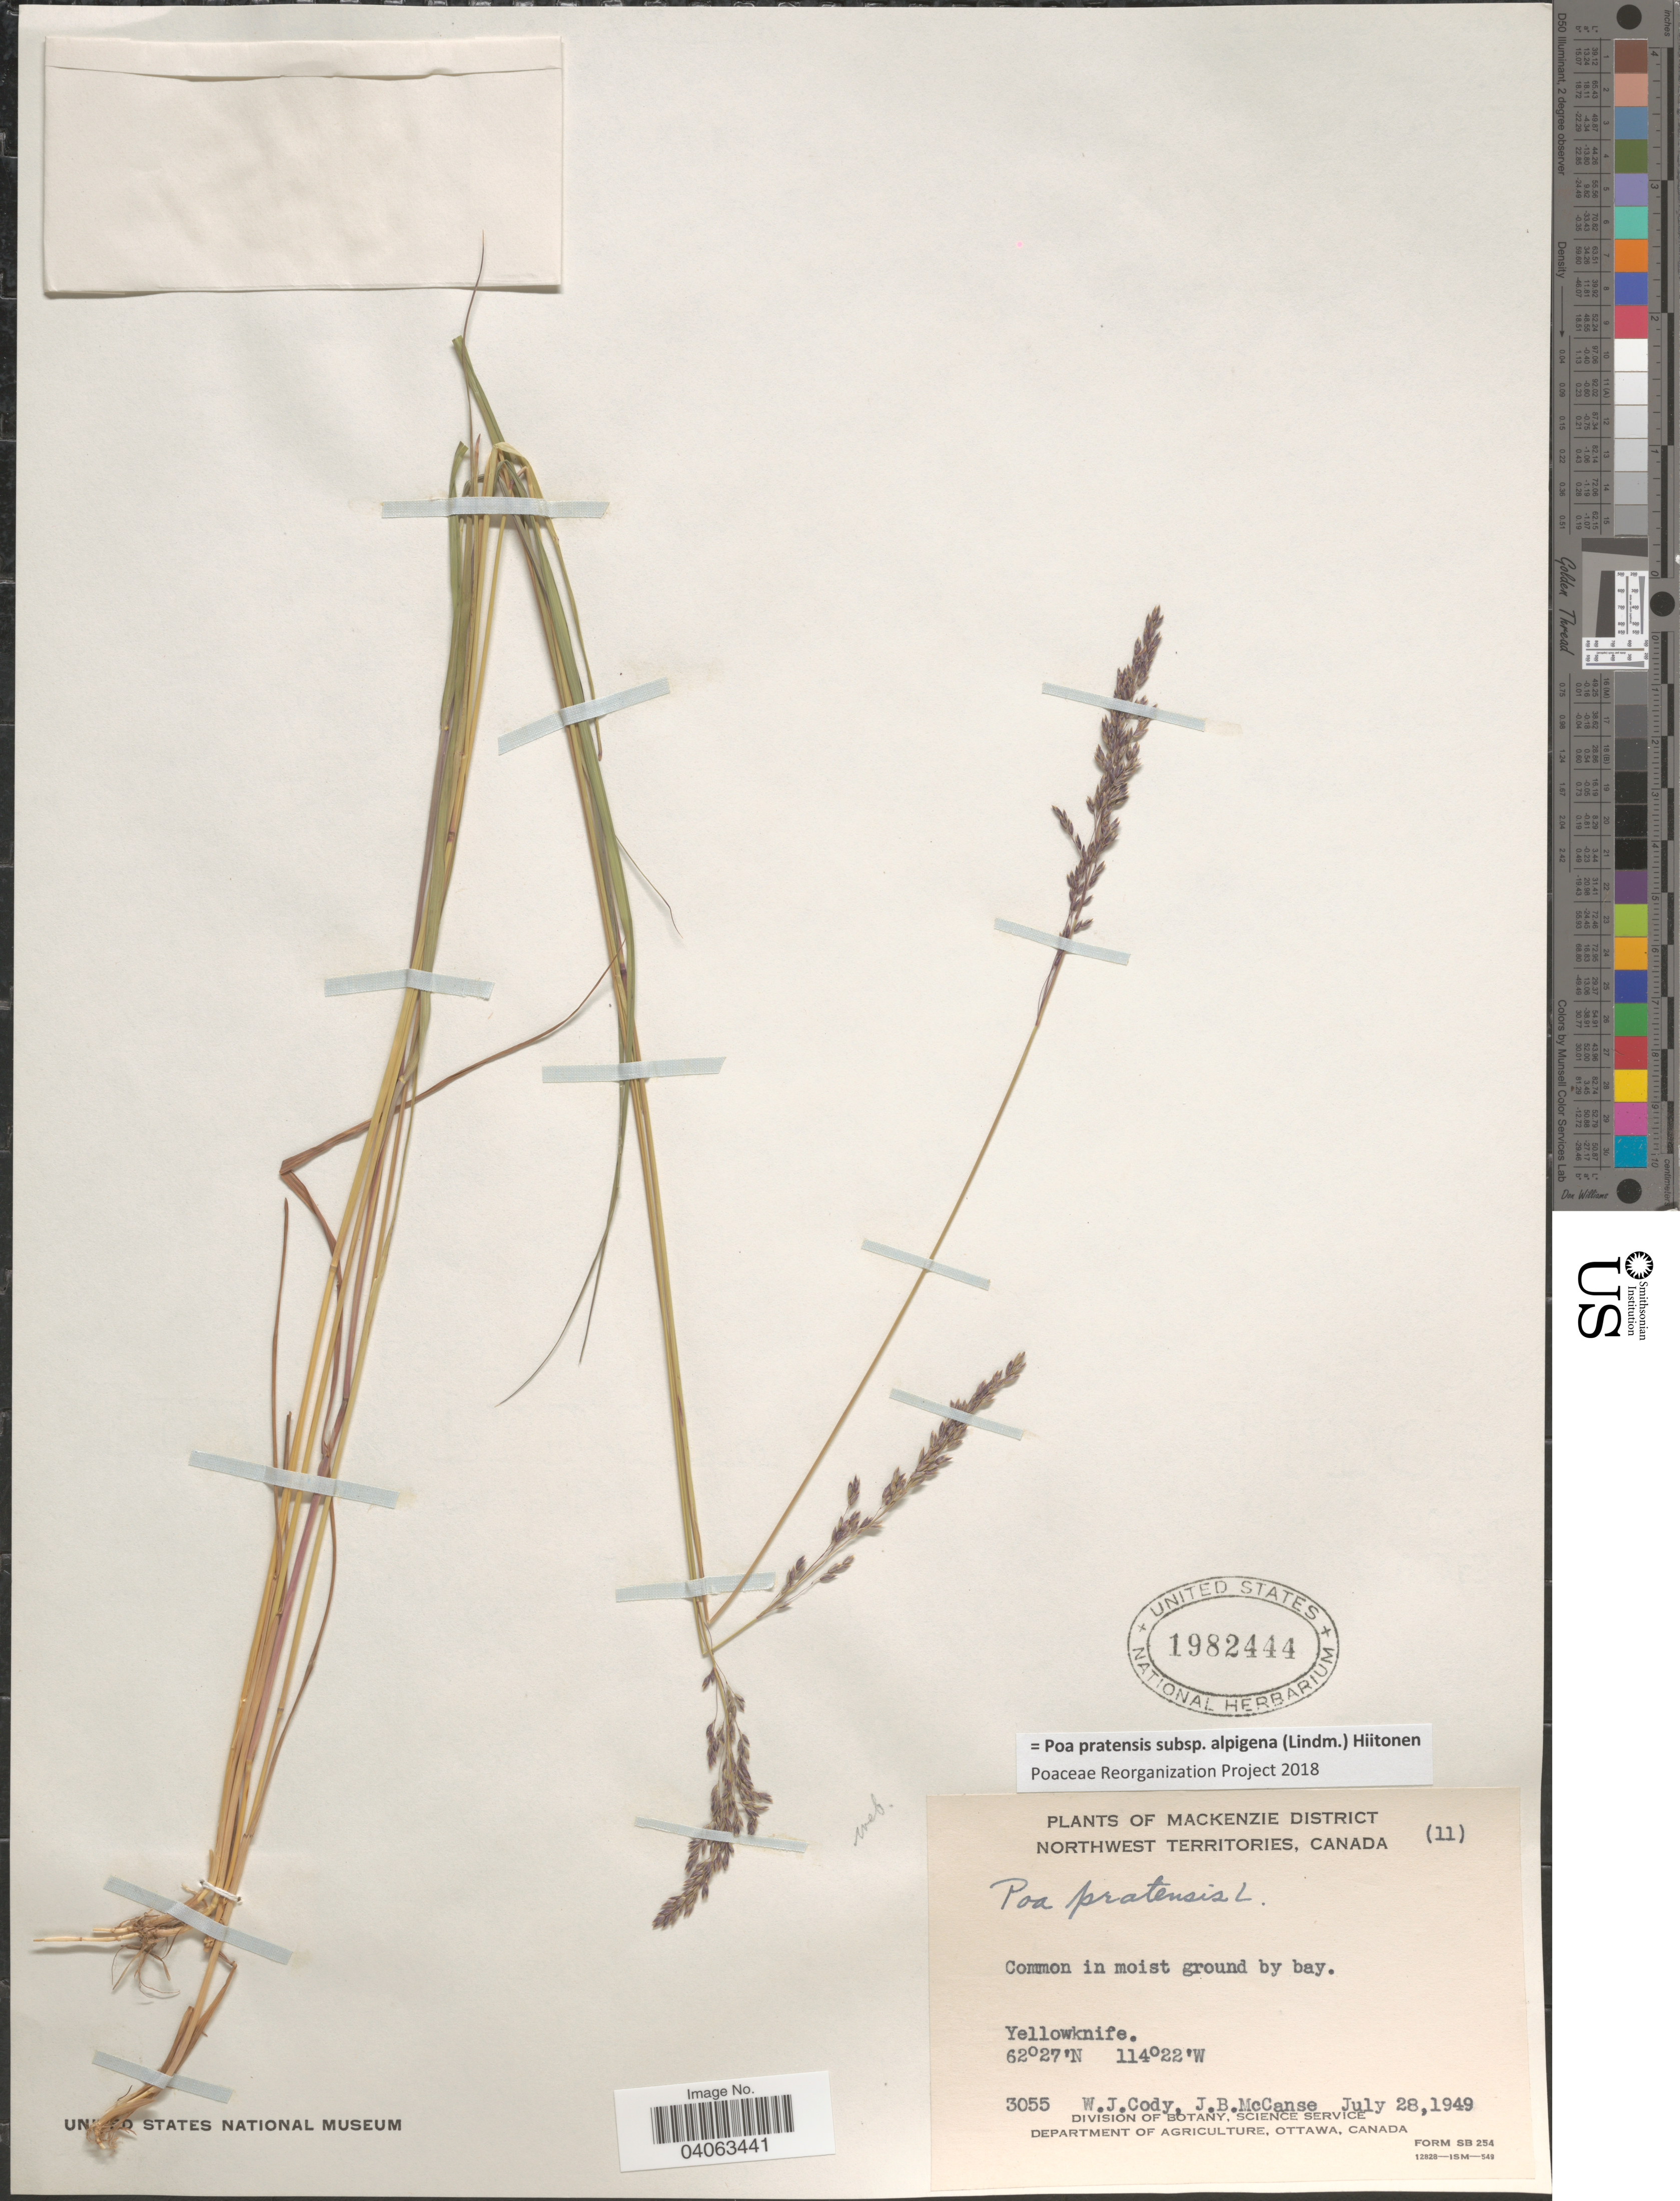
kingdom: Plantae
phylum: Tracheophyta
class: Liliopsida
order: Poales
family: Poaceae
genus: Poa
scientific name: Poa pratensis subsp. alpigena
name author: (Lindm.) Hiitonen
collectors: W. Cody & J. McCanse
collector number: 3055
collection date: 1949-07-28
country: Canada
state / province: Northwest Territories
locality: Mackenzie District. Yellowknife.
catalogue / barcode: US 1982444